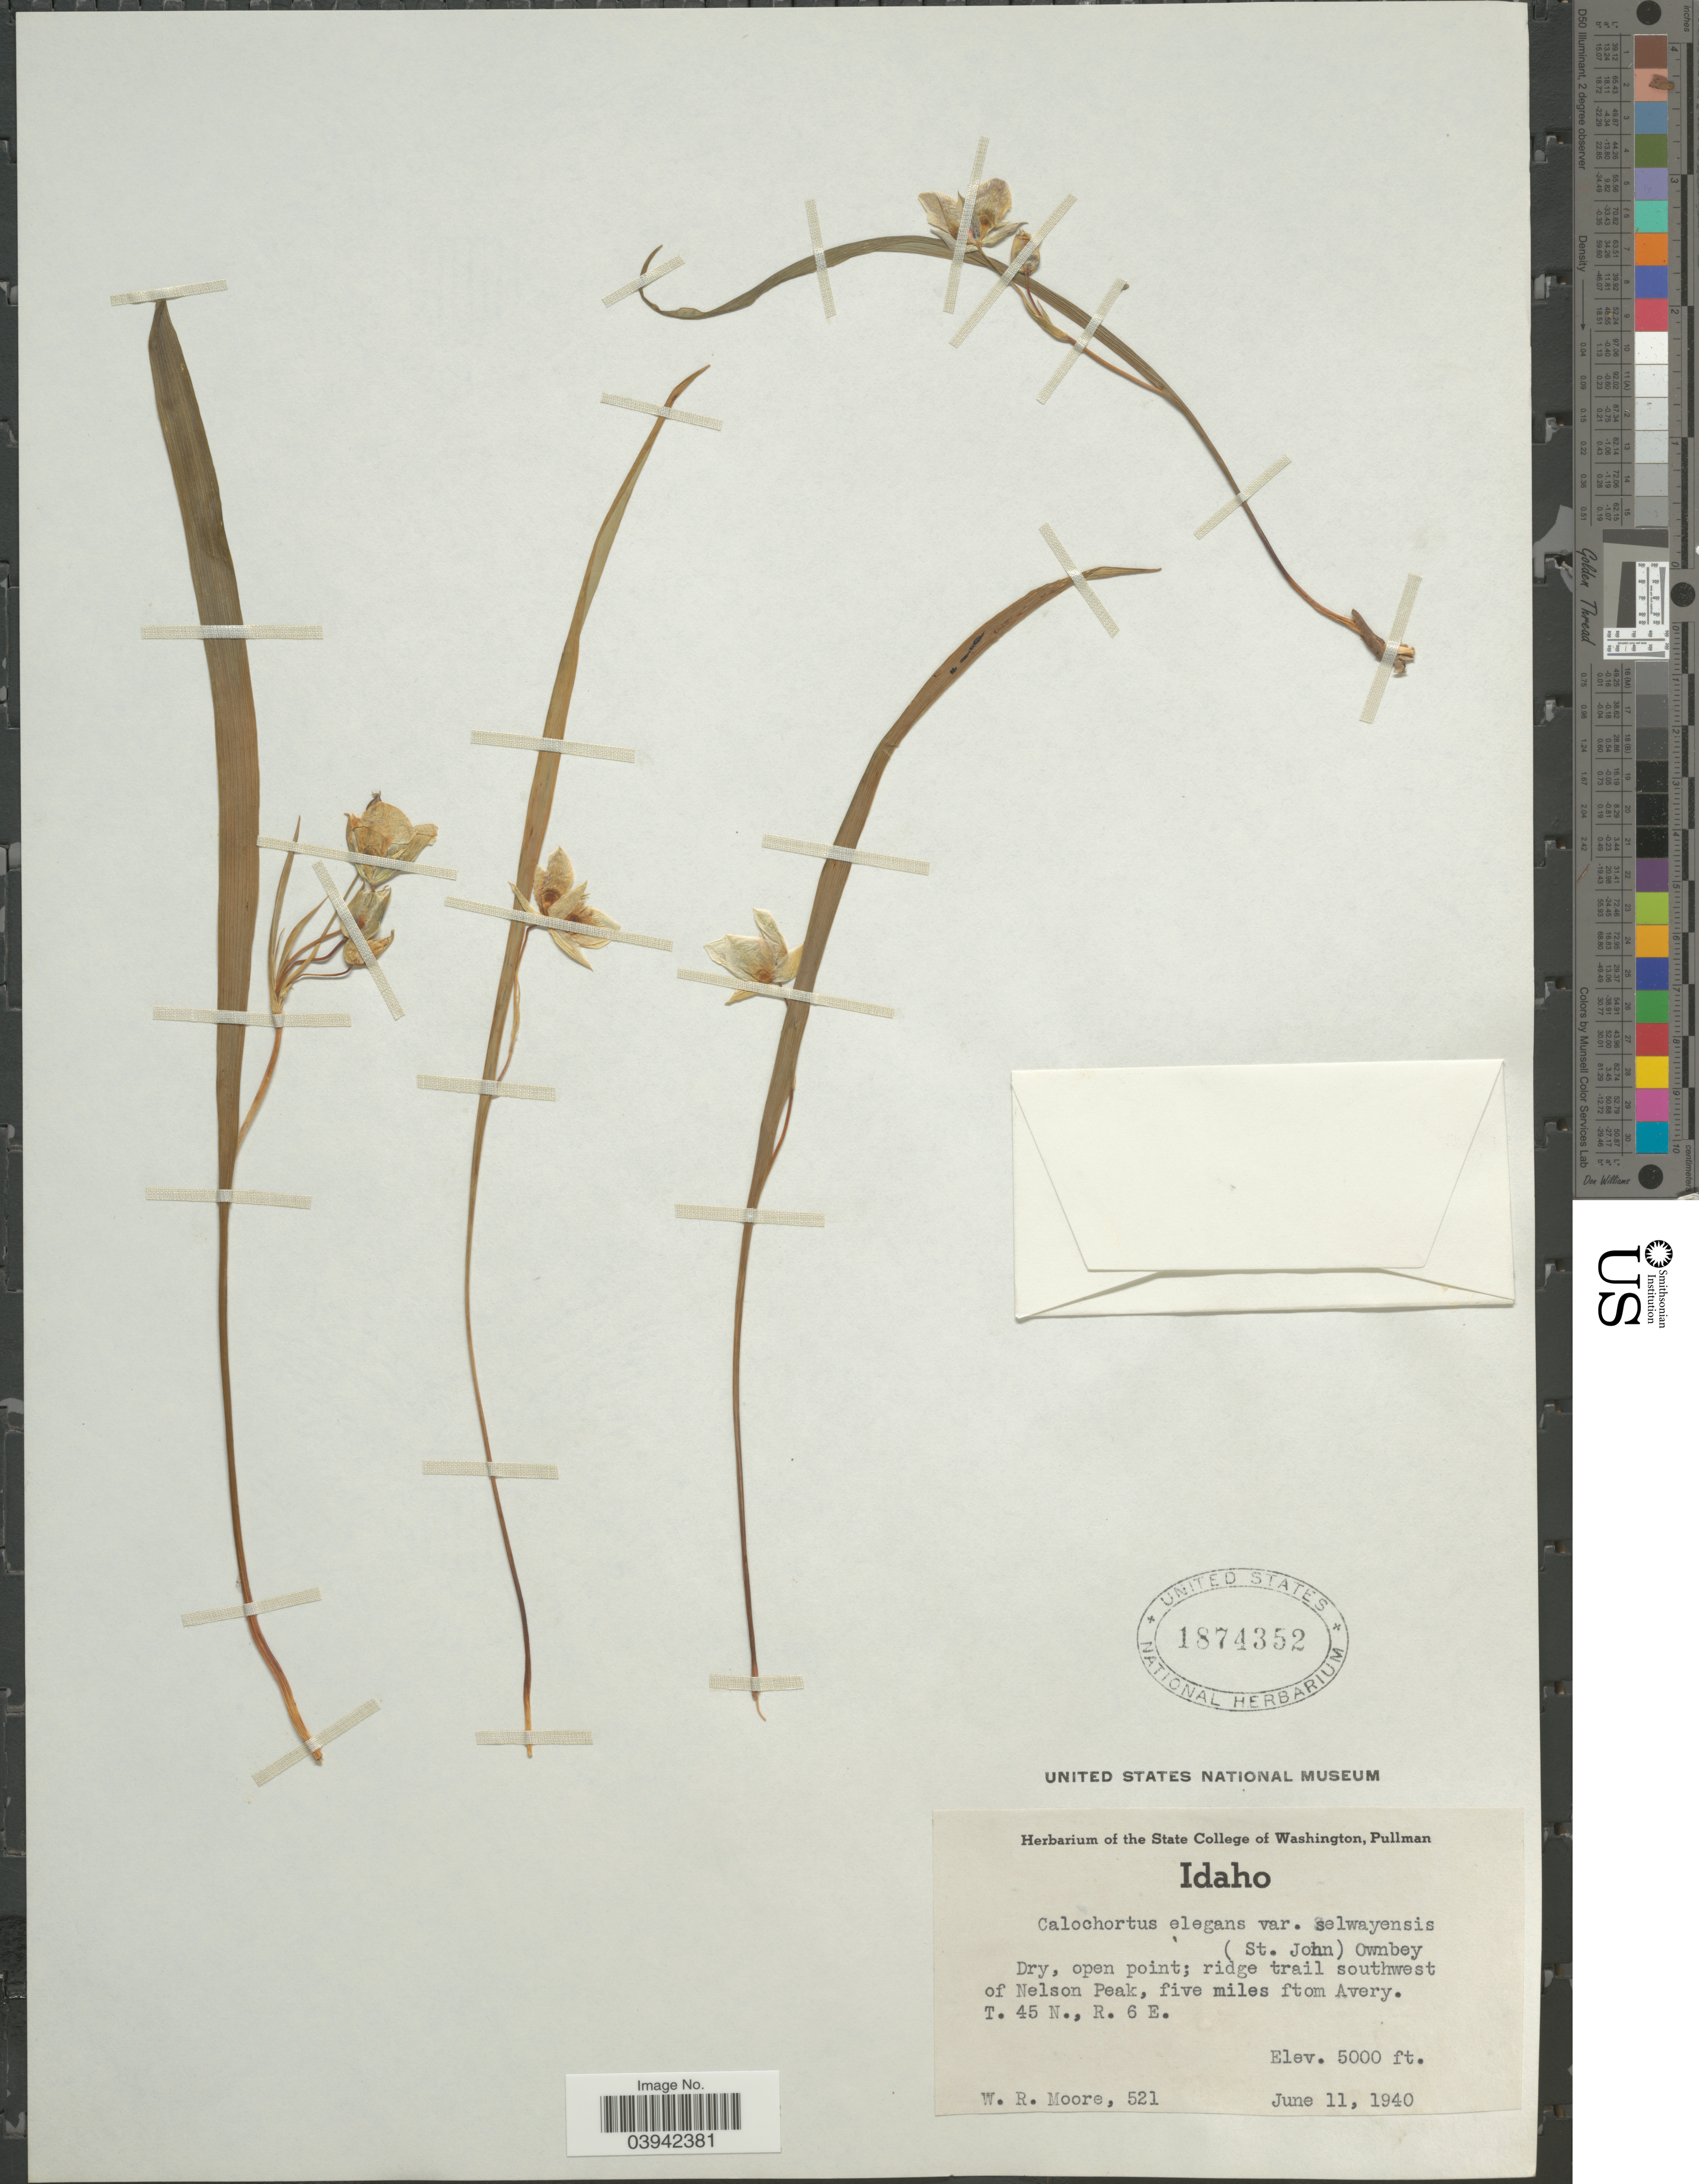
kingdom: Plantae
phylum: Tracheophyta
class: Liliopsida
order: Liliales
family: Liliaceae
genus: Calochortus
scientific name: Calochortus elegans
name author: Pursh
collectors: W. Moore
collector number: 521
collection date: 1940-06-11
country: United States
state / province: Idaho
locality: Dry, open point; ridge trail southwest of Nelson Peak, five miles from Avery. T. 45 N., R. 6 E.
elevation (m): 1524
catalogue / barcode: US 1874352